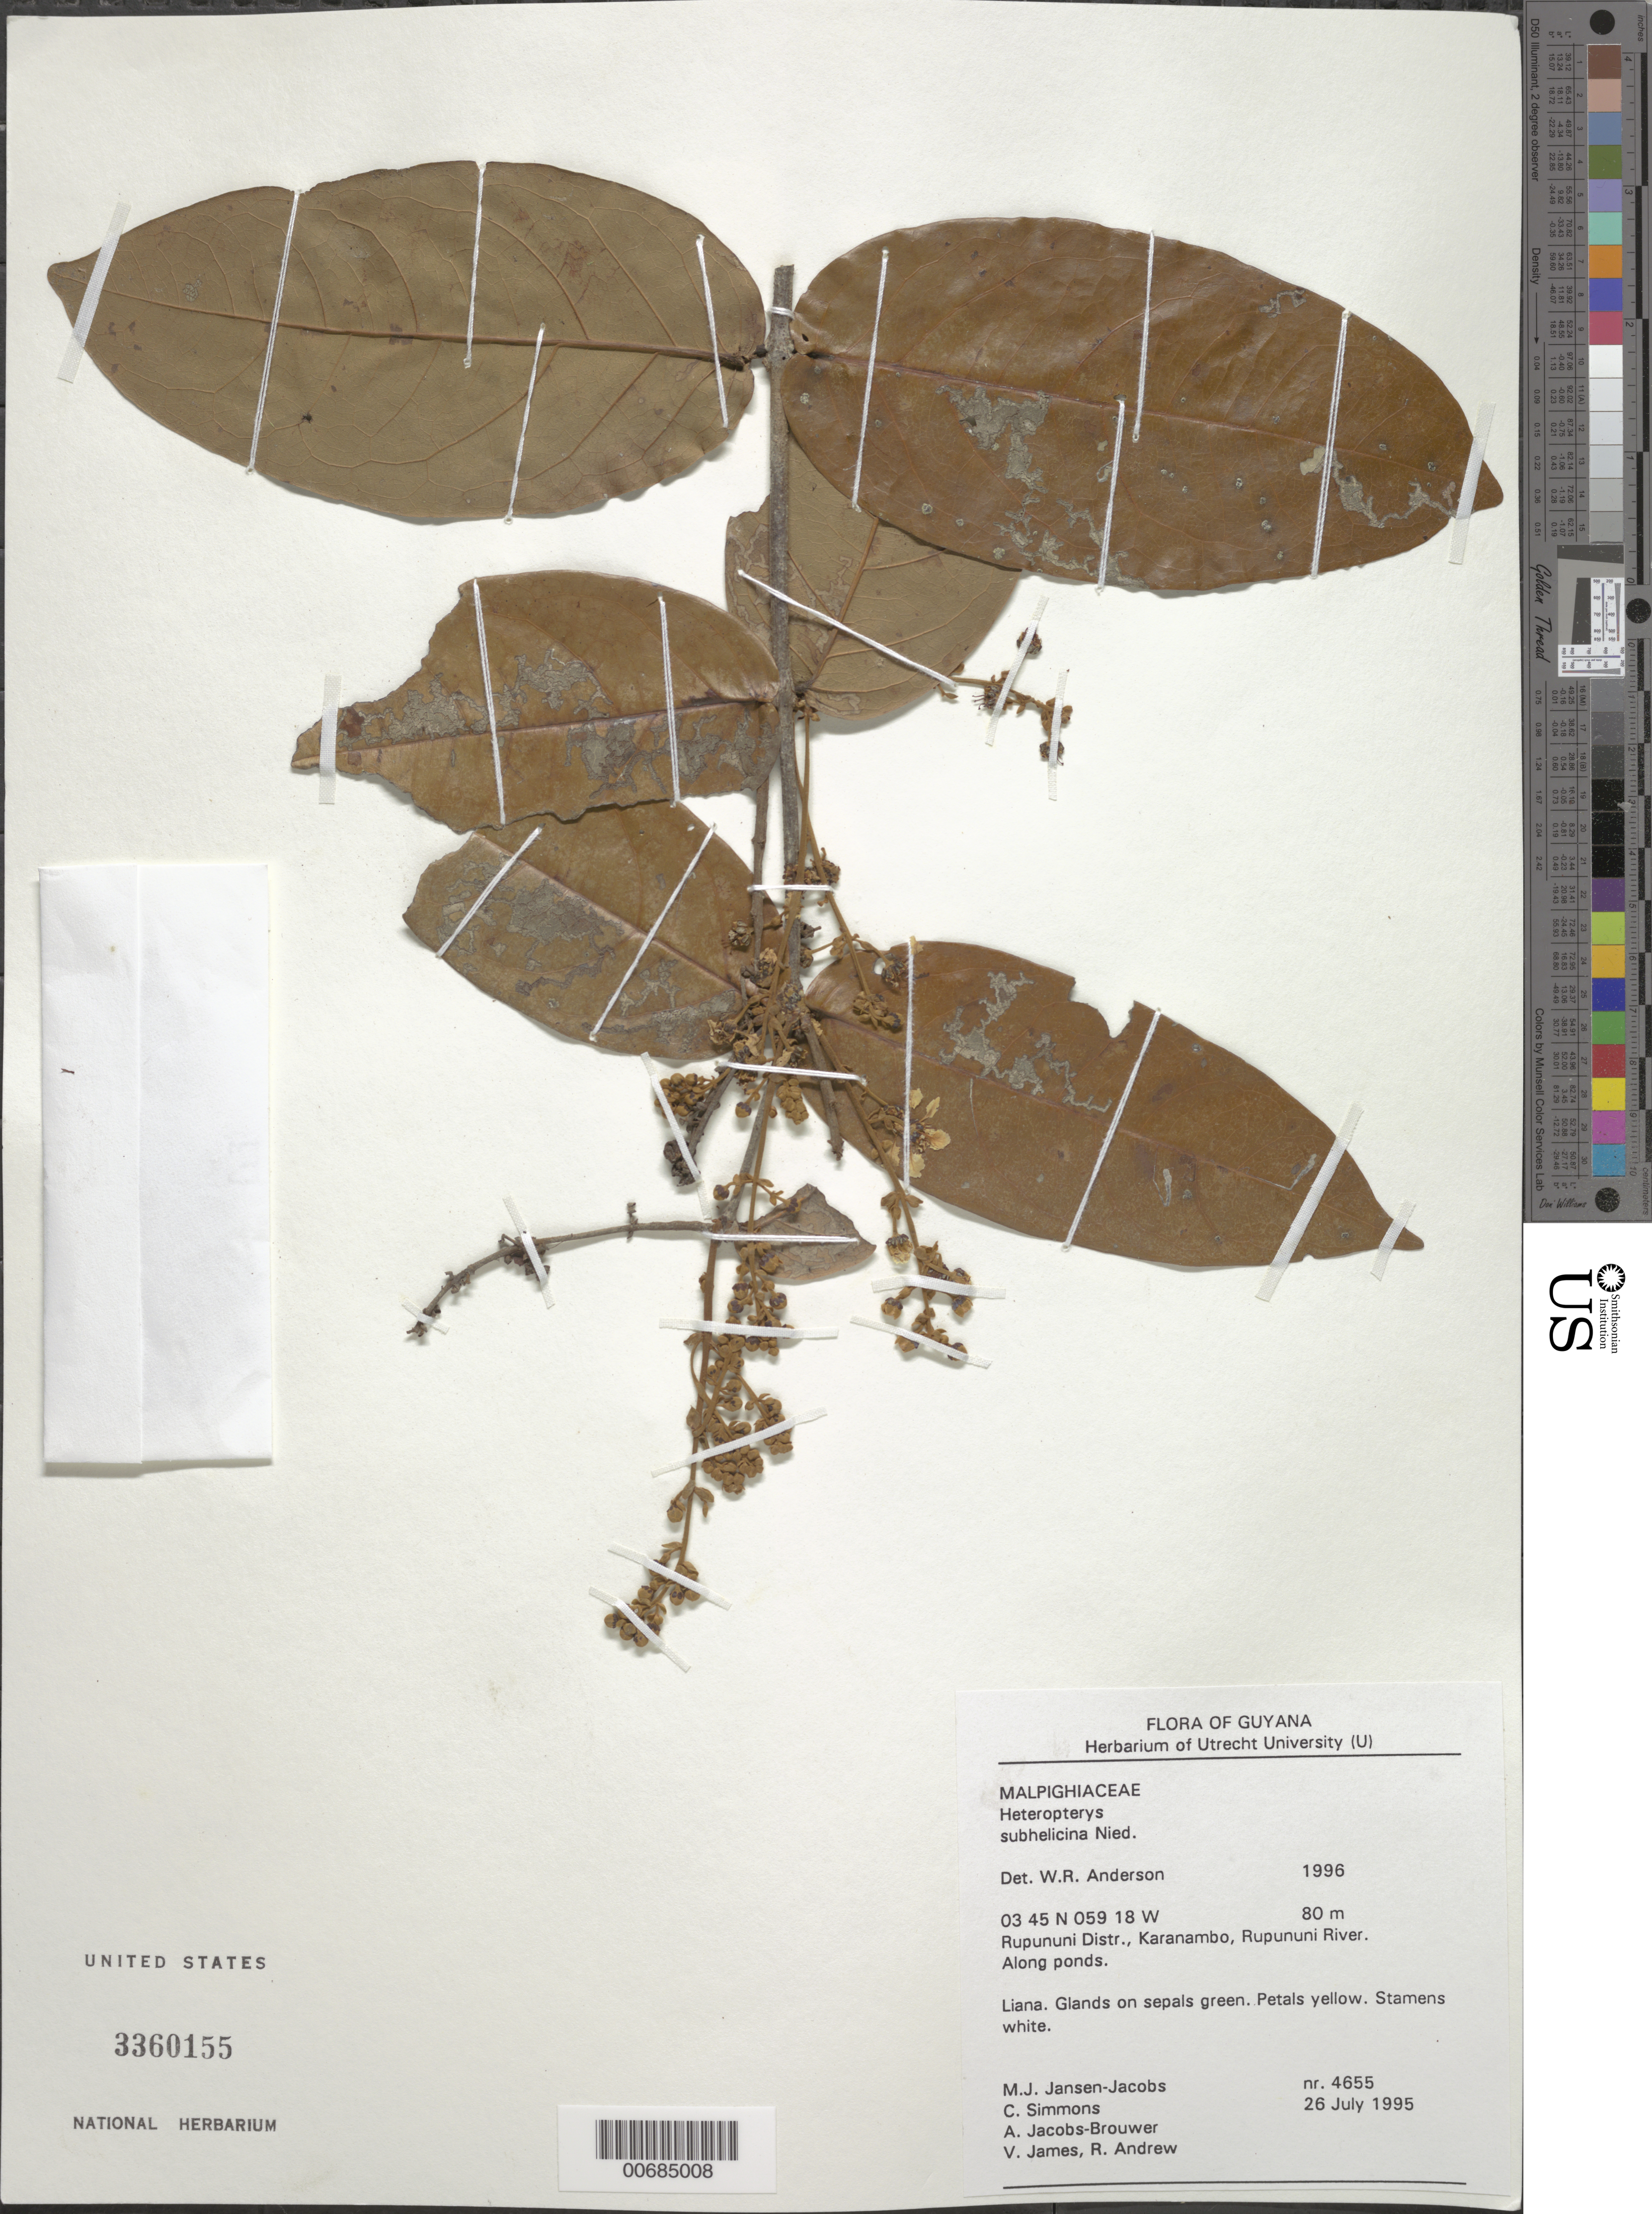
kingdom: Plantae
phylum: Tracheophyta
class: Magnoliopsida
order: Malpighiales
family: Malpighiaceae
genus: Heteropterys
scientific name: Heteropterys subhelicina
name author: Nied.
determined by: Anderson, W. R., (MICH), University of Michigan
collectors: M. J. Jansen-Jacobs, C. Simons, A. Jacobs-Brouwer, V. James & R. Andrew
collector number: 4655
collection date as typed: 26-Jul-95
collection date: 1995-07-26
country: Guyana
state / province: U. Takutu-U. Essequibo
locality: Karanambo, Rupununi River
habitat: Along ponds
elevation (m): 80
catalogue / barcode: US 3360155